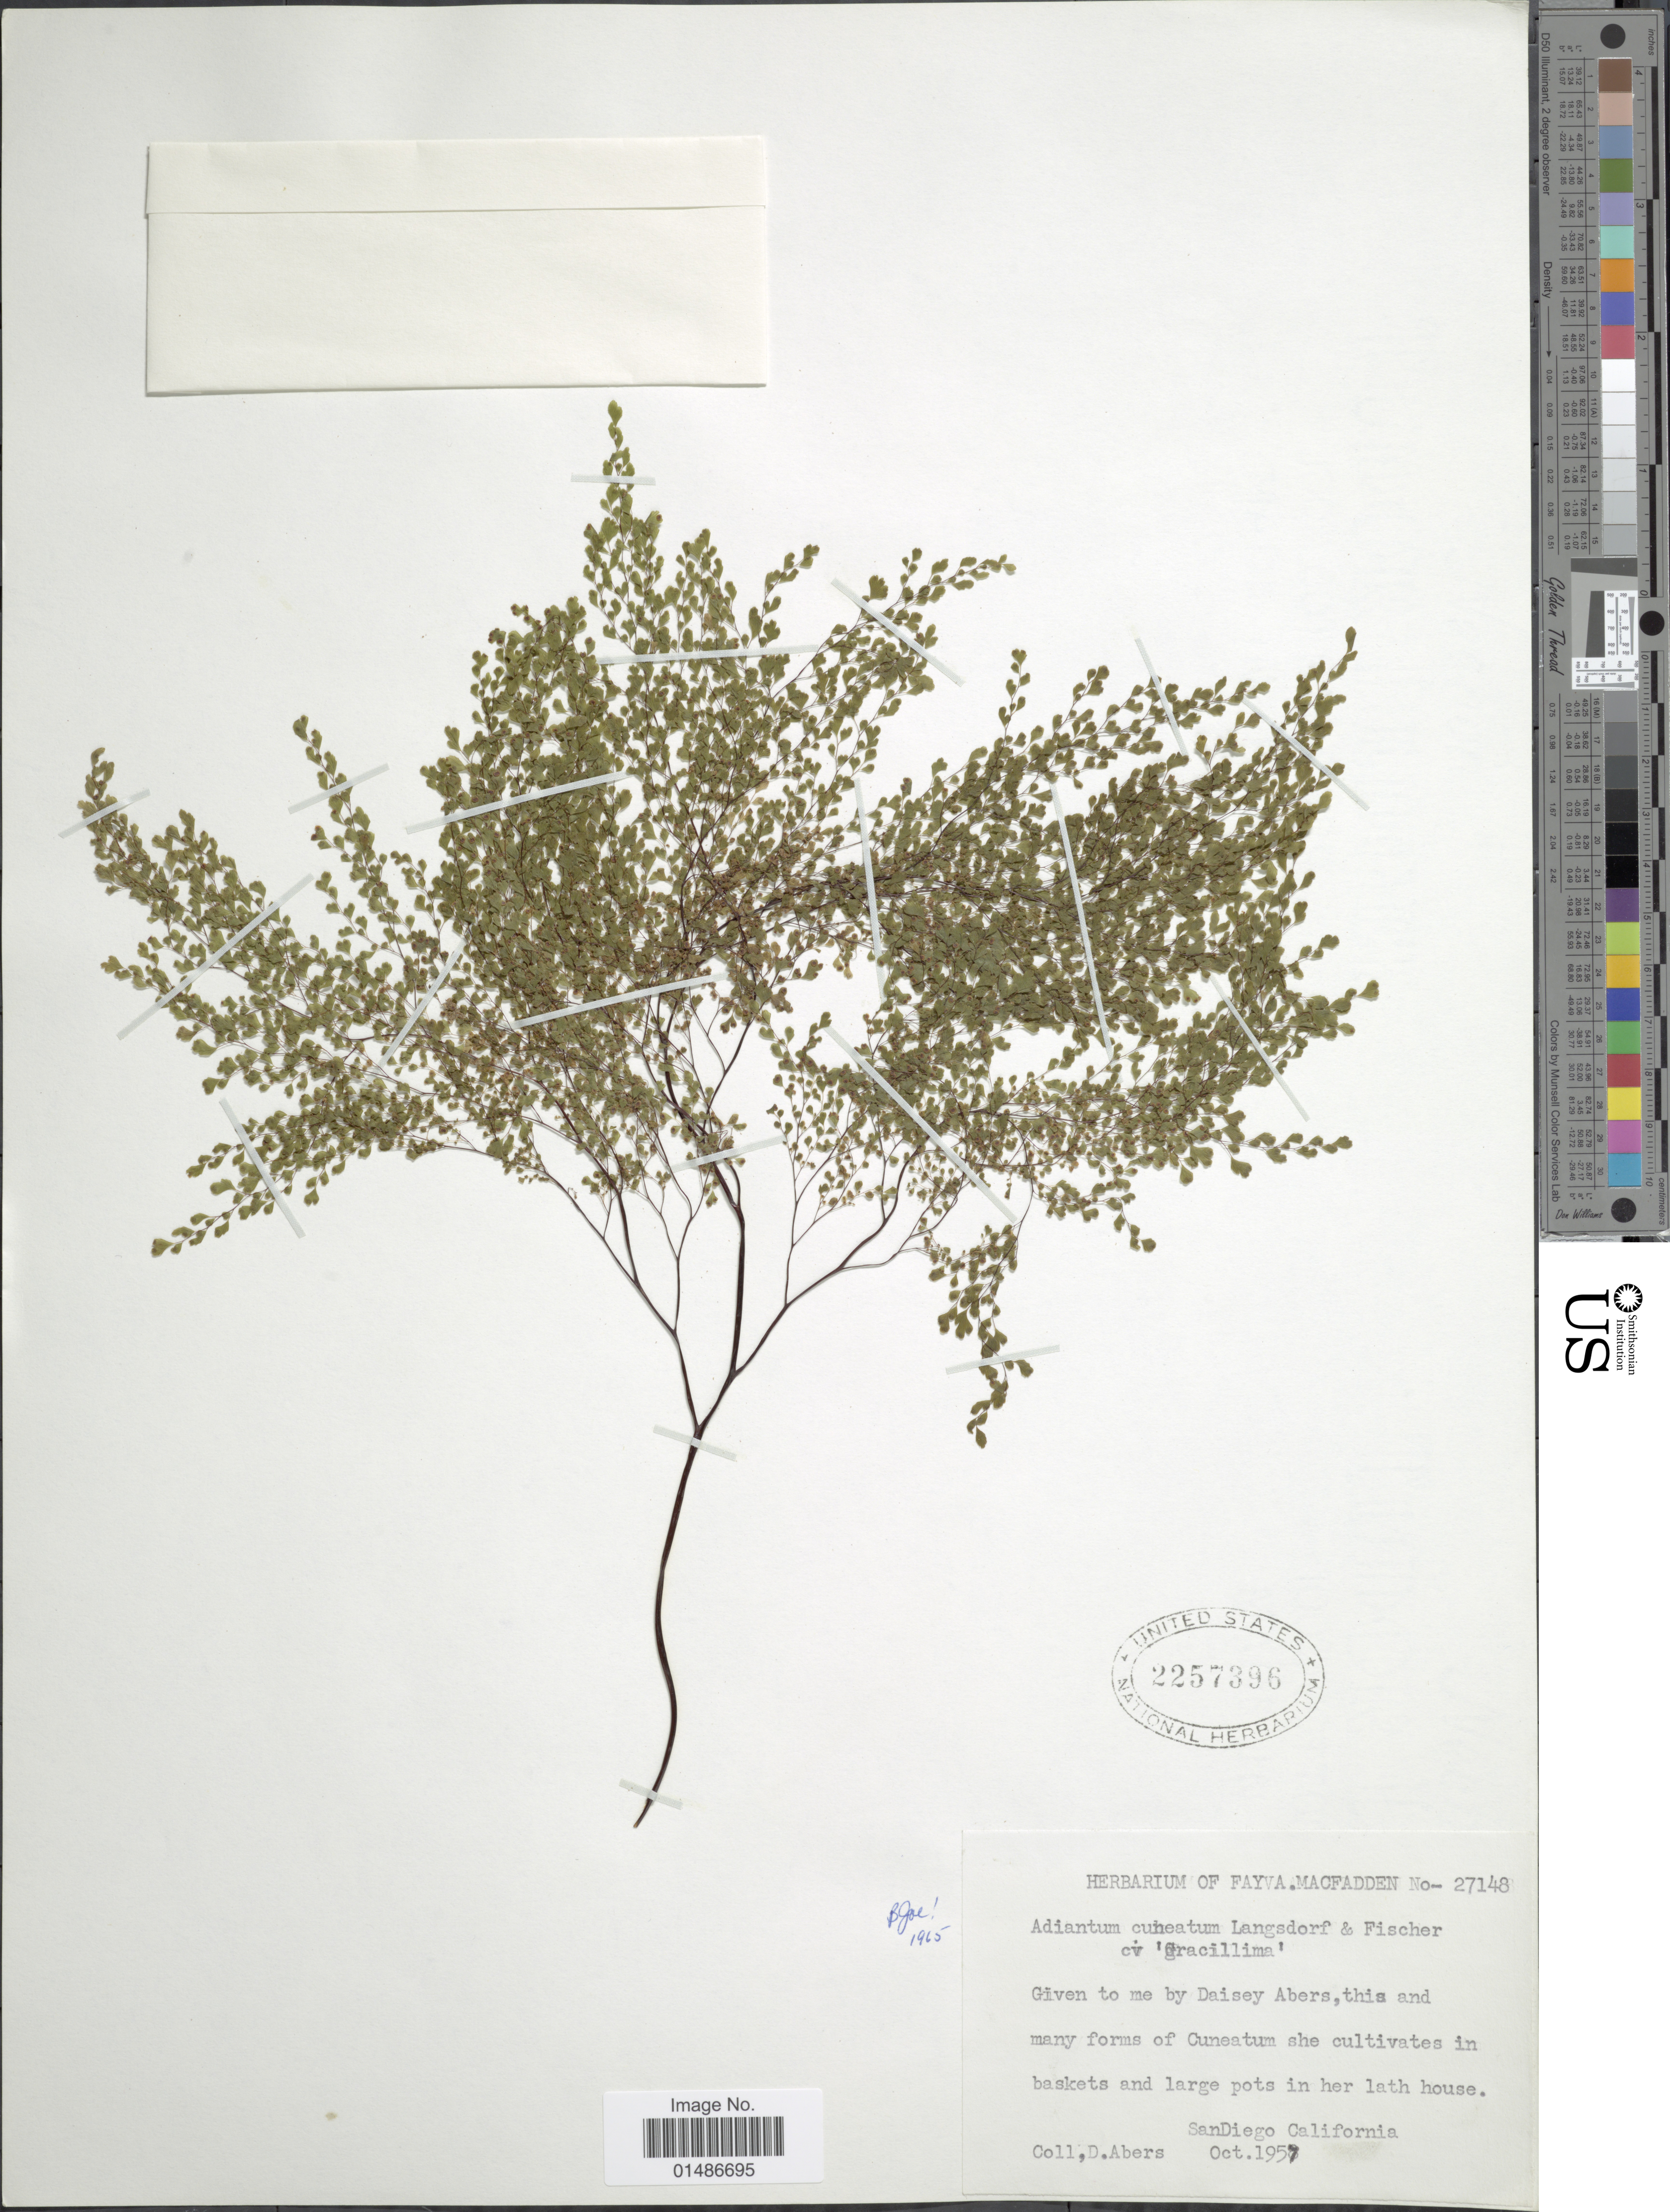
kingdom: Plantae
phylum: Tracheophyta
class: Polypodiopsida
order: Polypodiales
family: Pteridaceae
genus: Adiantum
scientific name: Adiantum raddianum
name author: C. Presl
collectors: D. Abers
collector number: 27148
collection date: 1957-10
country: United States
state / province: California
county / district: San Diego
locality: San Diego.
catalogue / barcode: US 2257396